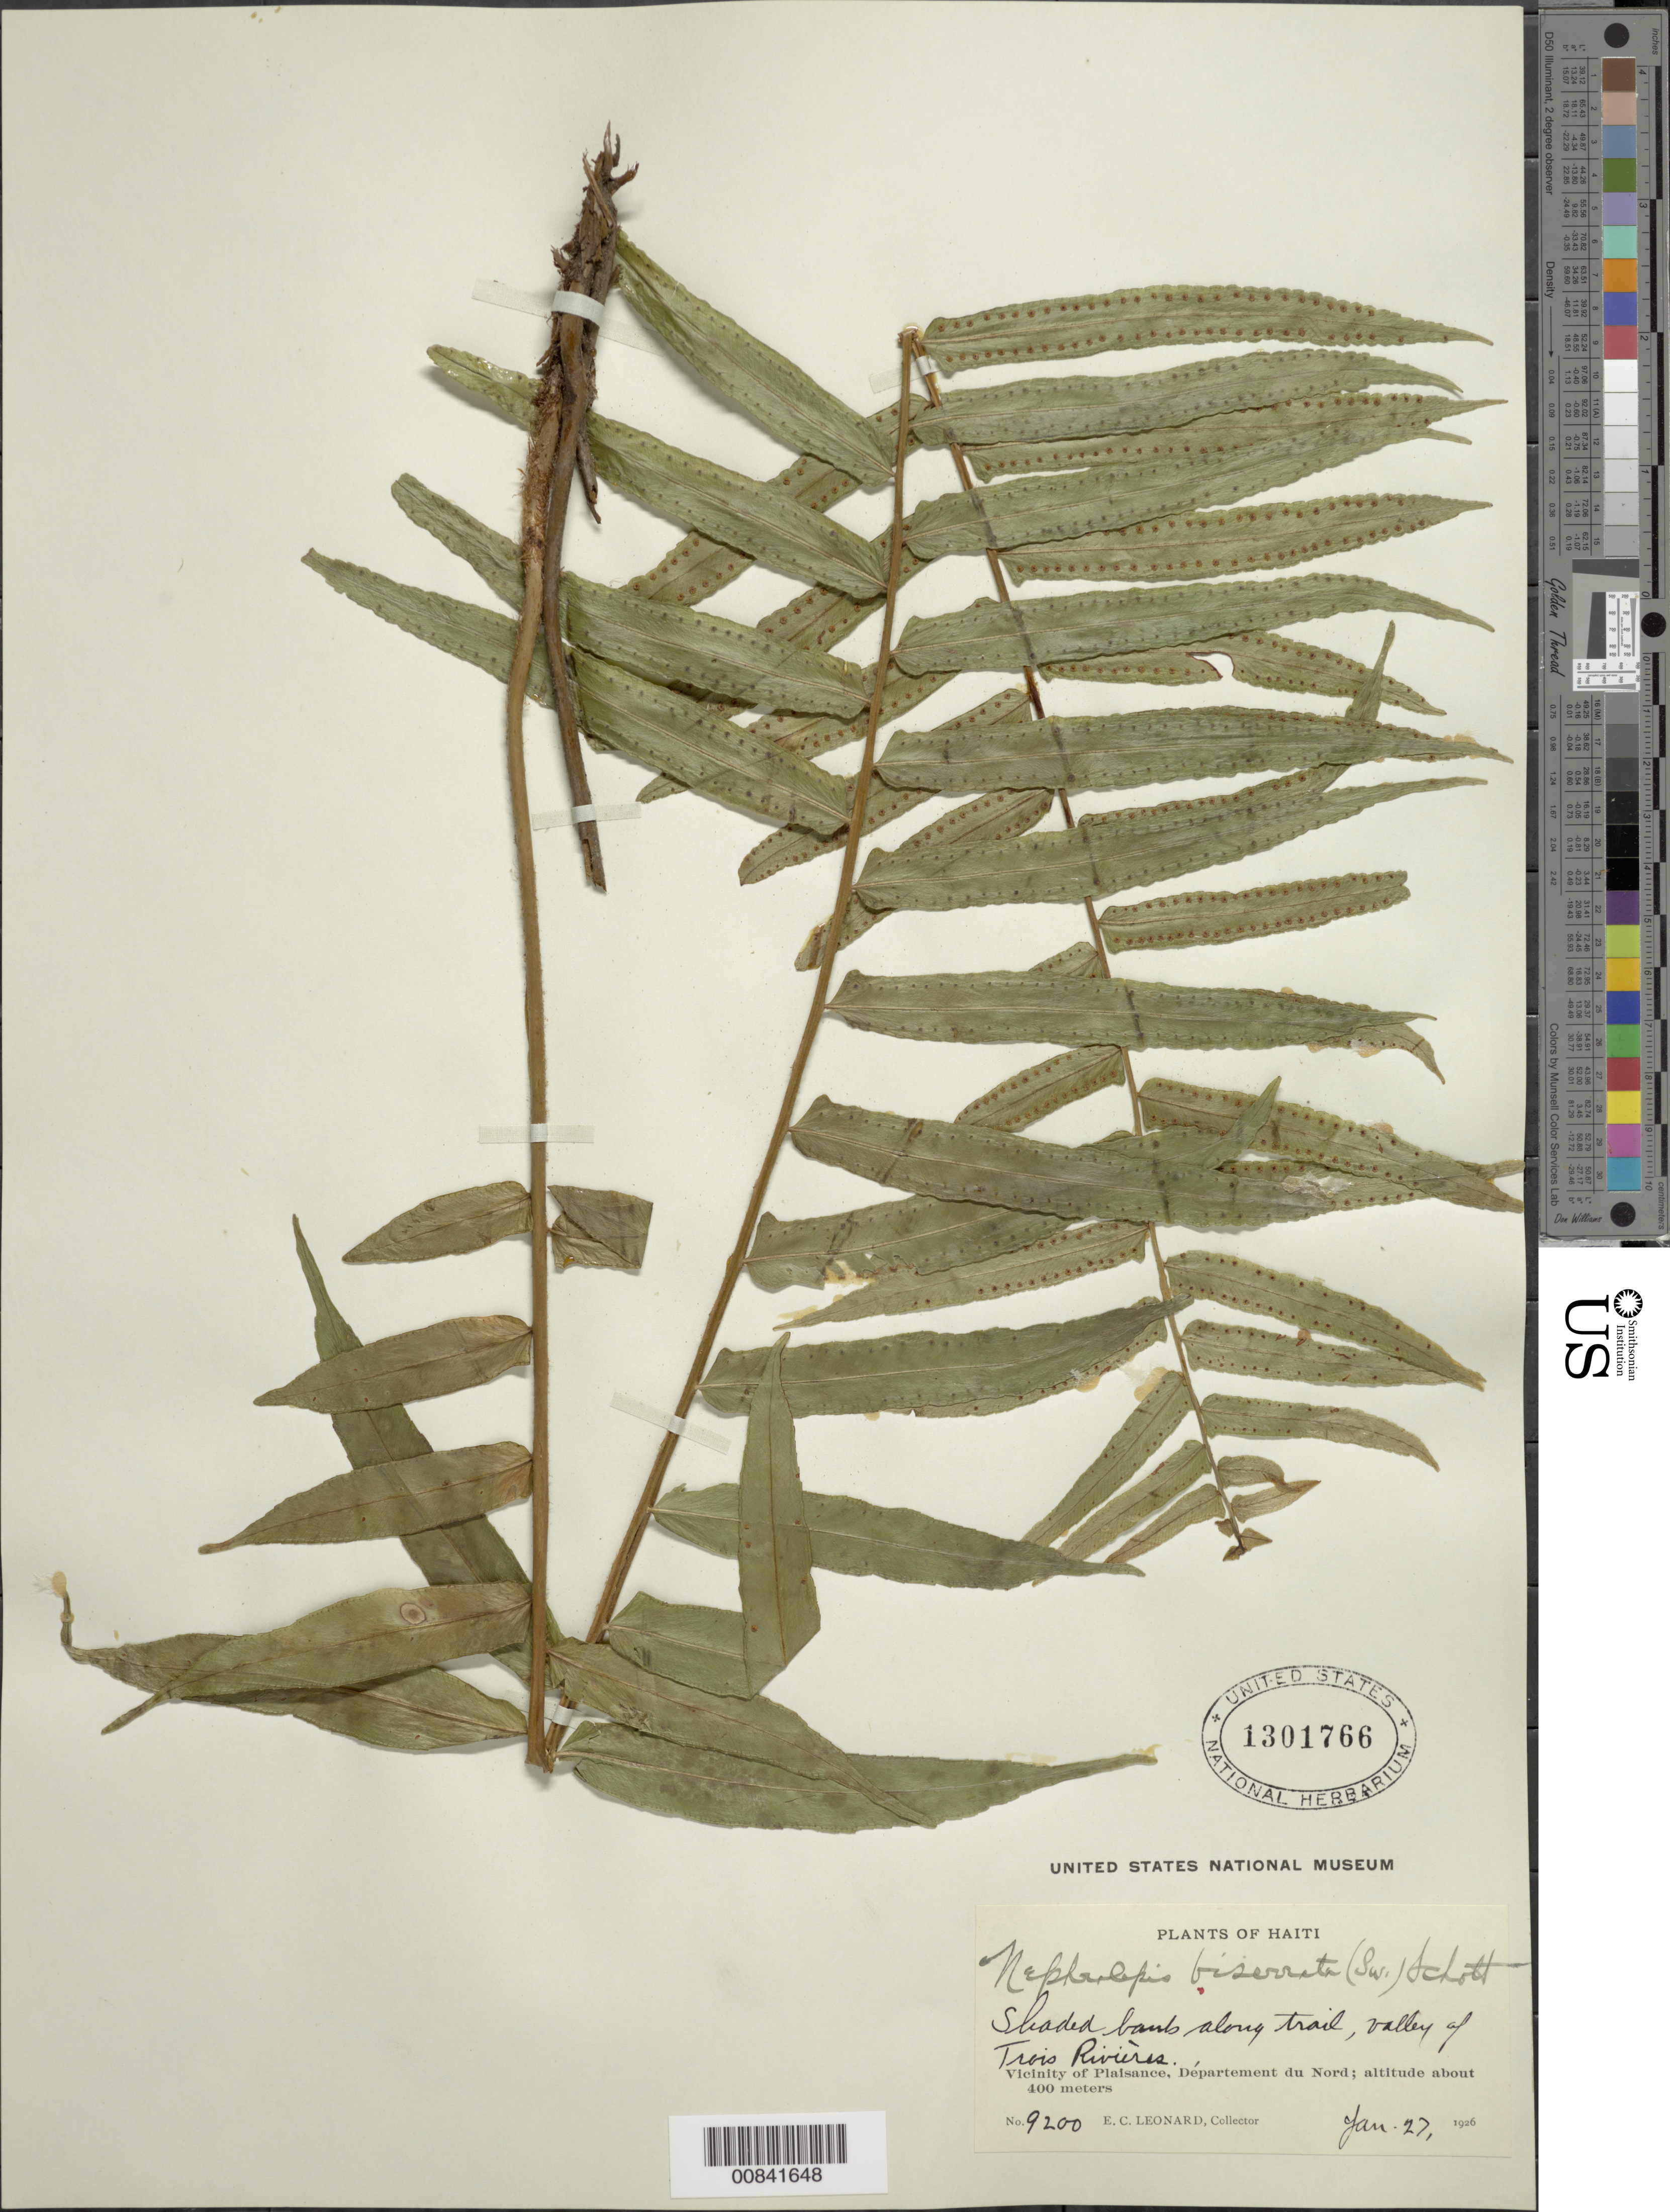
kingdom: Plantae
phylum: Tracheophyta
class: Polypodiopsida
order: Polypodiales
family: Nephrolepidaceae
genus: Nephrolepis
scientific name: Nephrolepis biserrata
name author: (Sw.) Schott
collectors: E. C. Leonard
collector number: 9200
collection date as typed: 27 Jan 1926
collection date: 1926-01-27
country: Haiti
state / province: Nord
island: Hispaniola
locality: Plaisance, valley of Trois Rivières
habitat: Shaded banks along trail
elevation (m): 400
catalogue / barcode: US 1301766